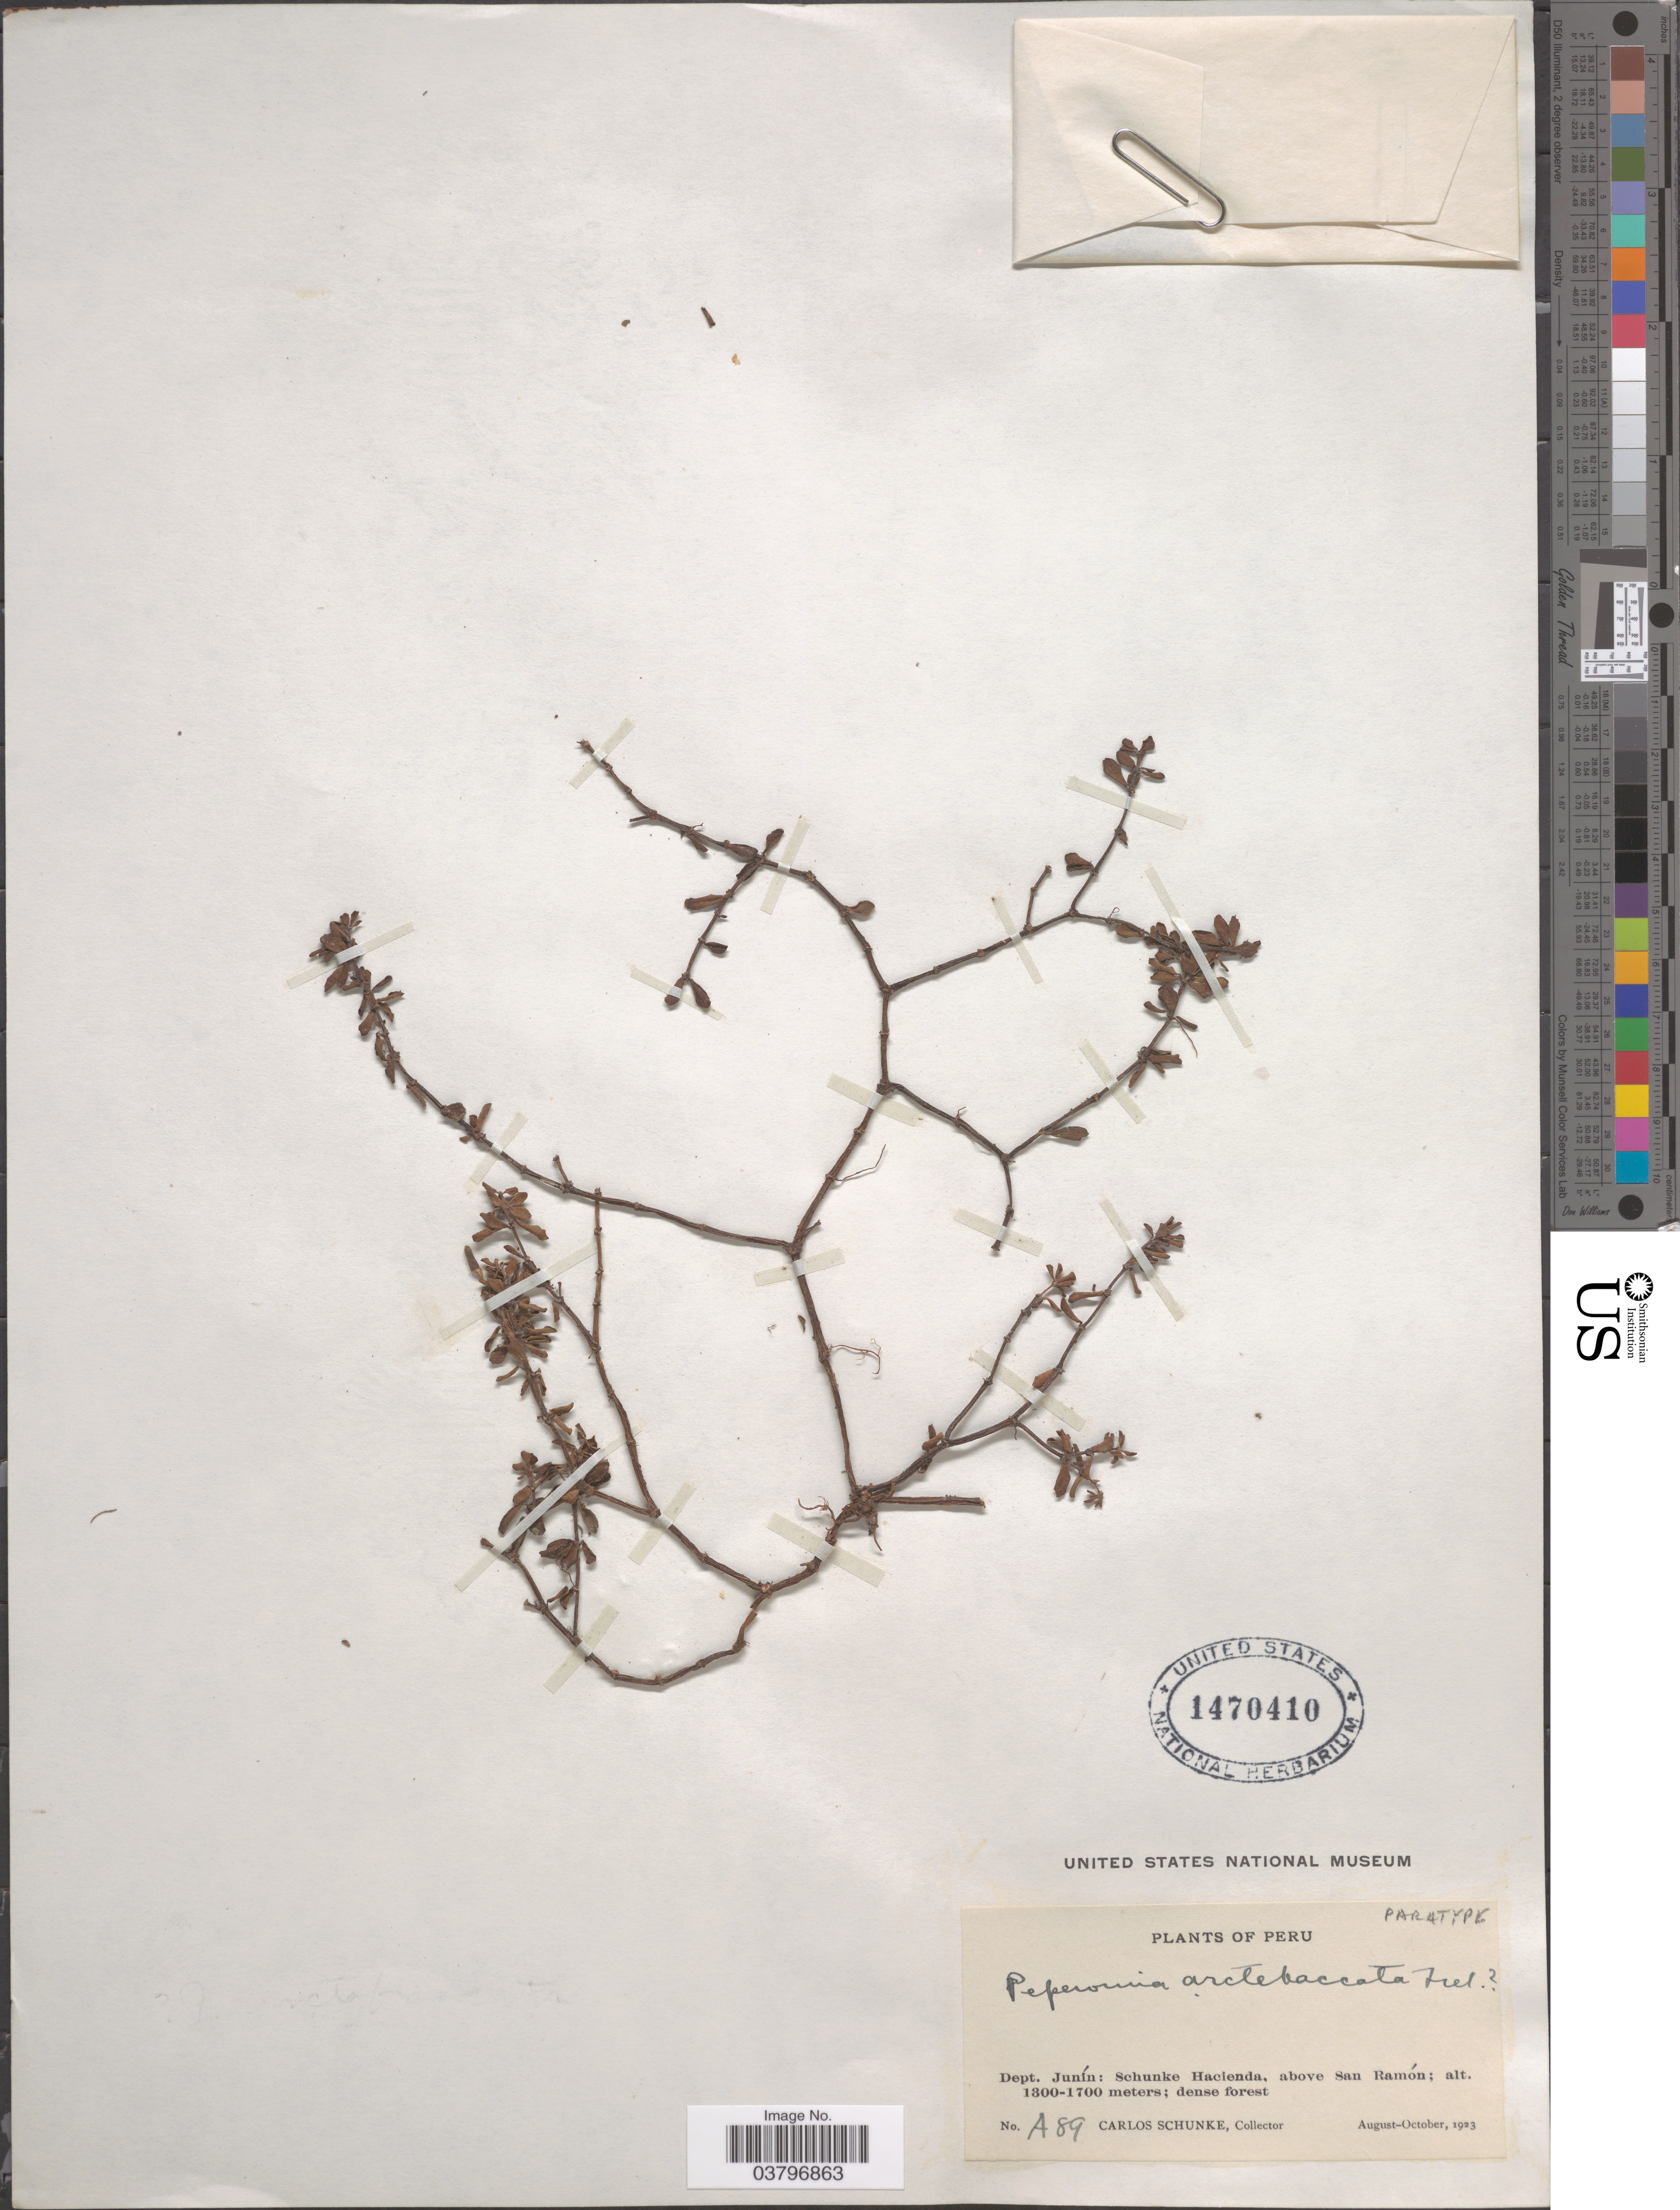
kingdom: Plantae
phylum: Tracheophyta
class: Magnoliopsida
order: Piperales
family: Piperaceae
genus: Peperomia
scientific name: Peperomia arctebaccata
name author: Trel.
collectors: C. Schunke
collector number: A89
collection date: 1923-08/1923-10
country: Peru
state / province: Junín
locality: Dept. Junín: Schunke Hacienda, above San Ramón.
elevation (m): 1300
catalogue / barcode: US 1470410